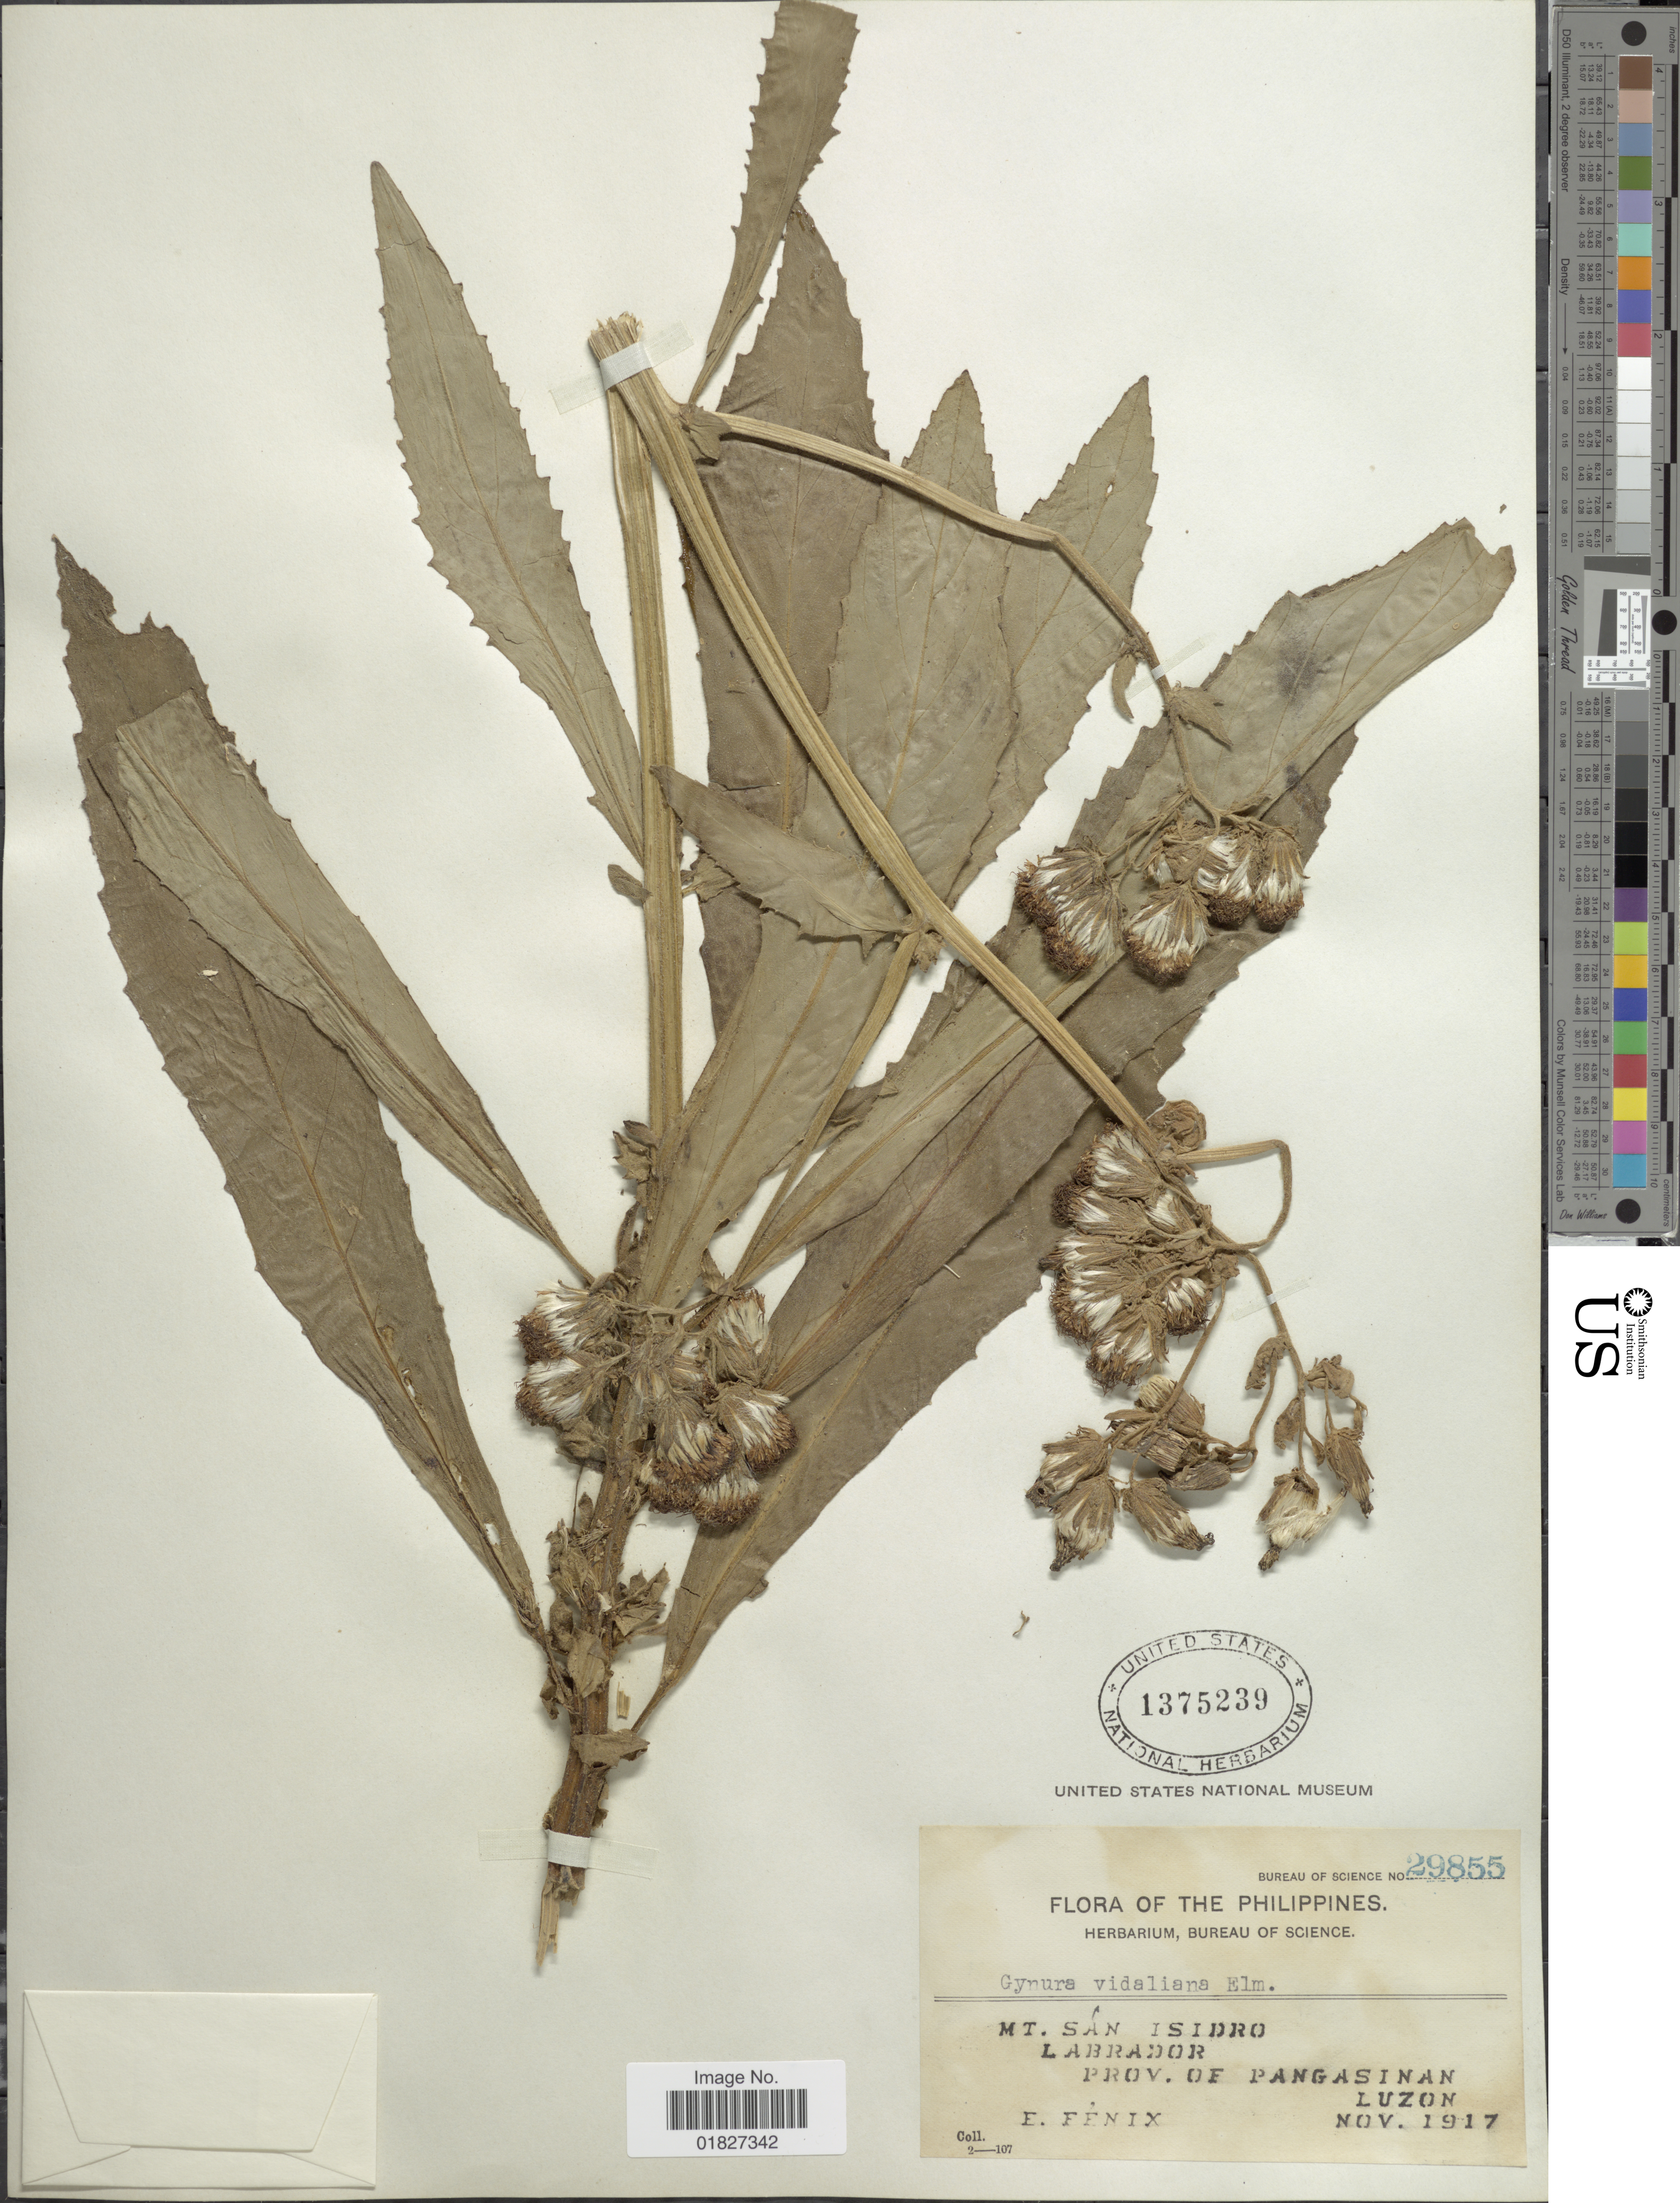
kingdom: Plantae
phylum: Tracheophyta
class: Magnoliopsida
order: Asterales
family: Asteraceae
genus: Gynura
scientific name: Gynura vidaliana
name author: Elmer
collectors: E. Fénix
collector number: Bureau of Science 29855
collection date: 1917-11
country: Philippines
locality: Mt. San Isidro, Labrador, Prov. of Pangasinan, Luzon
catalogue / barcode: US 1375239